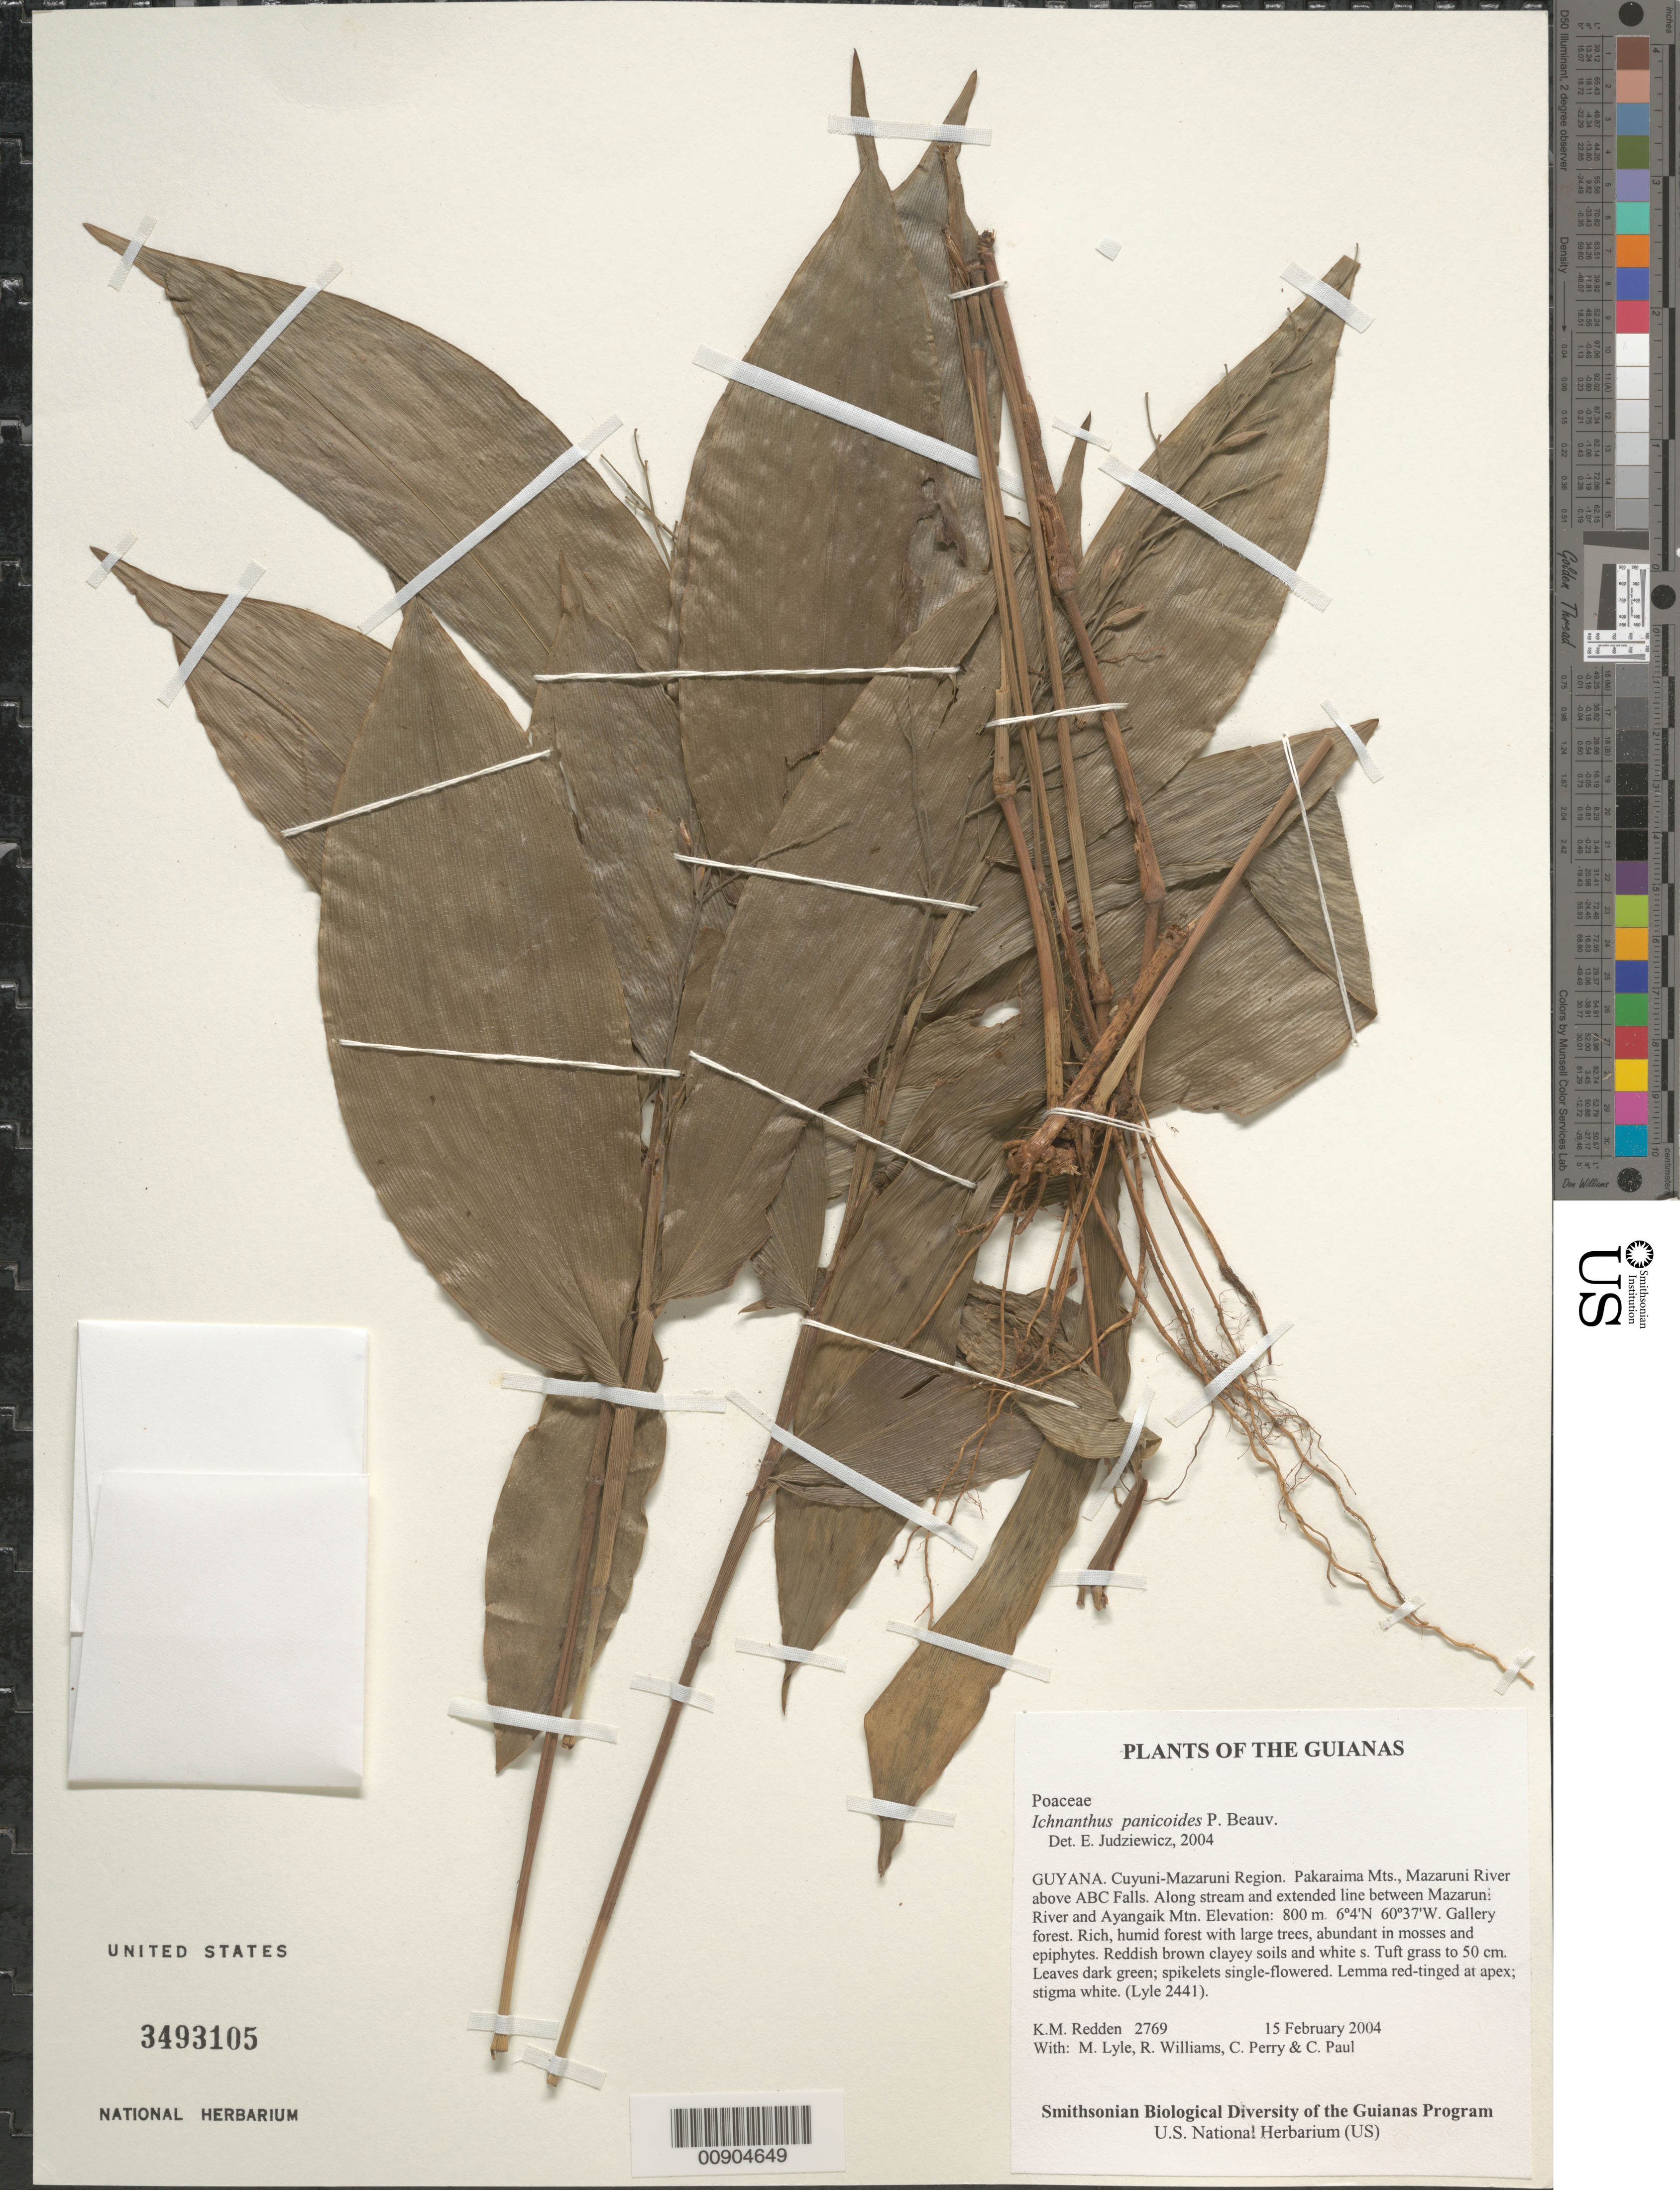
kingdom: Plantae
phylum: Tracheophyta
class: Liliopsida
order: Poales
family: Poaceae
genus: Ichnanthus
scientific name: Ichnanthus panicoides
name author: P. Beauv.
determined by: Judziewicz, E. J.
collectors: K. M. Redden, M. Lyle, R. Williams, C. Perry & C. Paul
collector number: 2769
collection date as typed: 15 February 2004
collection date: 2004-02-15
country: Guyana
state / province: Cuyuni-Mazaruni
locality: Pakaraima Mts., Mazaruni River above ABC Falls. Along stream and extended line between Mazaruni River and Ayangaik Mtn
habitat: Gallery forest. Rich, humid forest with large trees, abundant in mosses, epiphytes. Reddish brown clayey soils and white sand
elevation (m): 800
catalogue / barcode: US 3493105